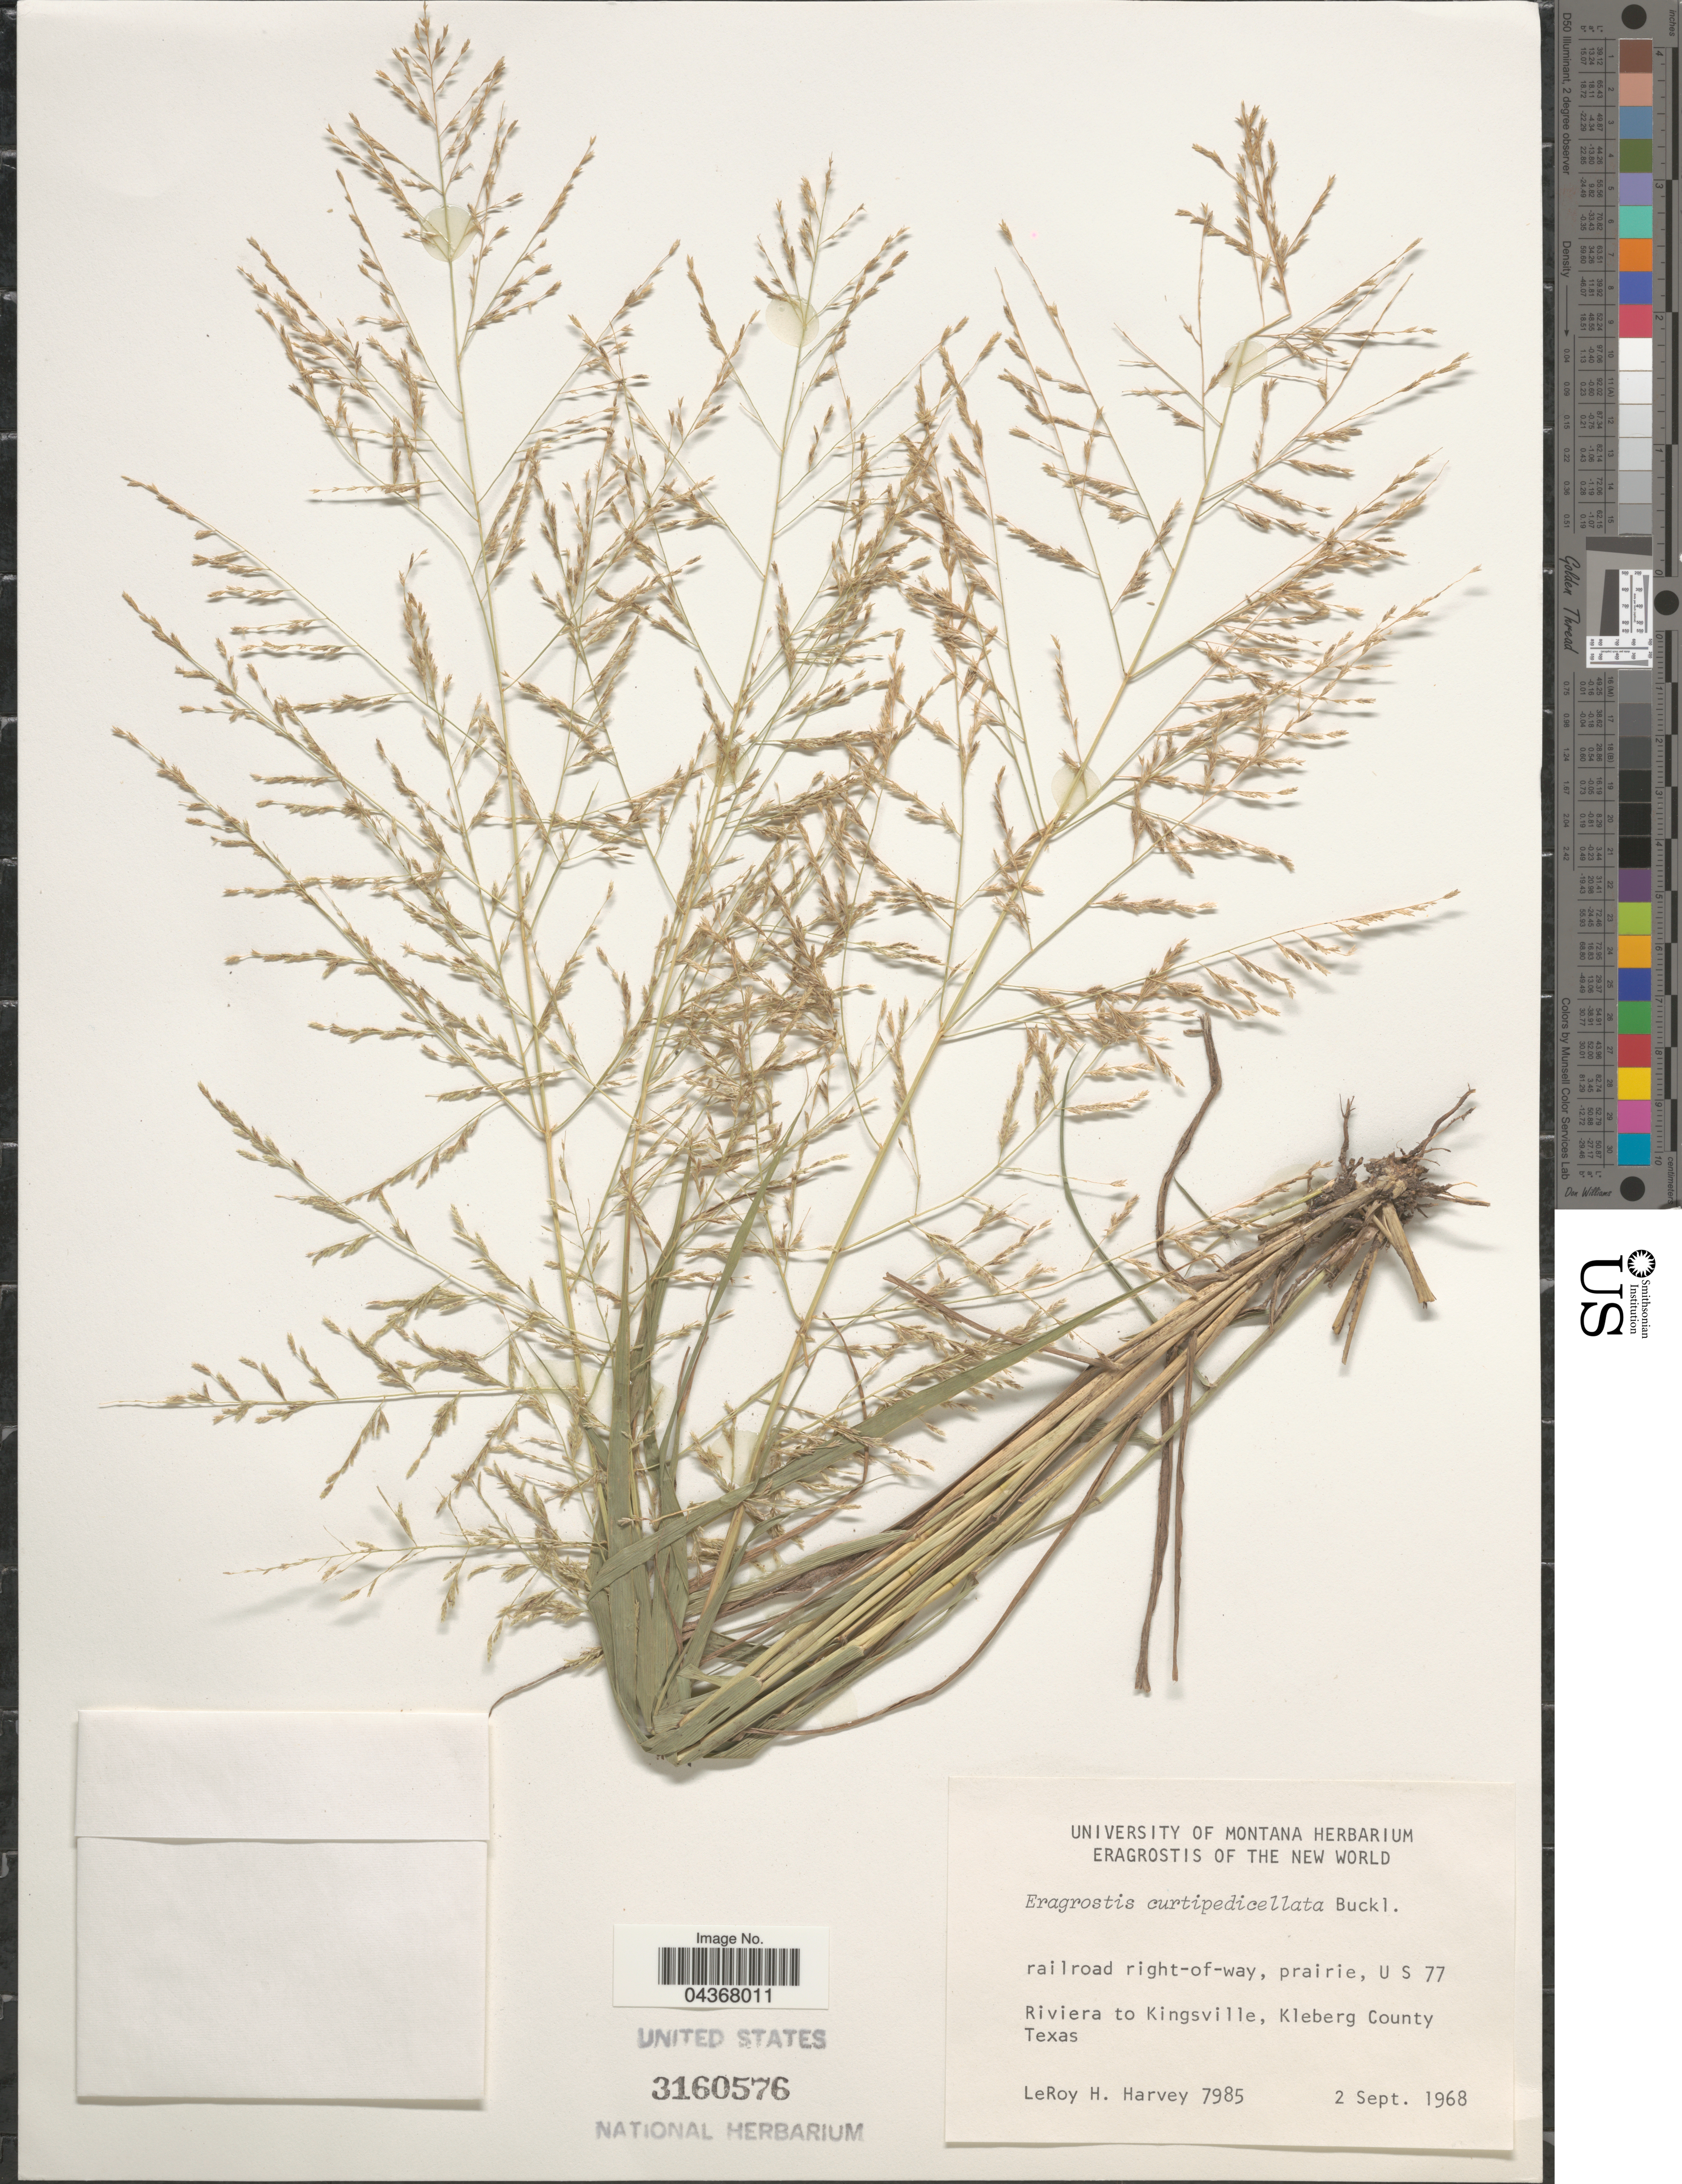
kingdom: Plantae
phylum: Tracheophyta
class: Liliopsida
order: Poales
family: Poaceae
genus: Eragrostis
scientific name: Eragrostis curtipedicellata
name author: Buckley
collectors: L. H. Harvey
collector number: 7985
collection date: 1968-09-02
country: United States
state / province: Texas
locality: Railroad right-of-way, prairie, U S 77. Riviera to Kingsville, Kleberg County.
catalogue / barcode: US 3160576